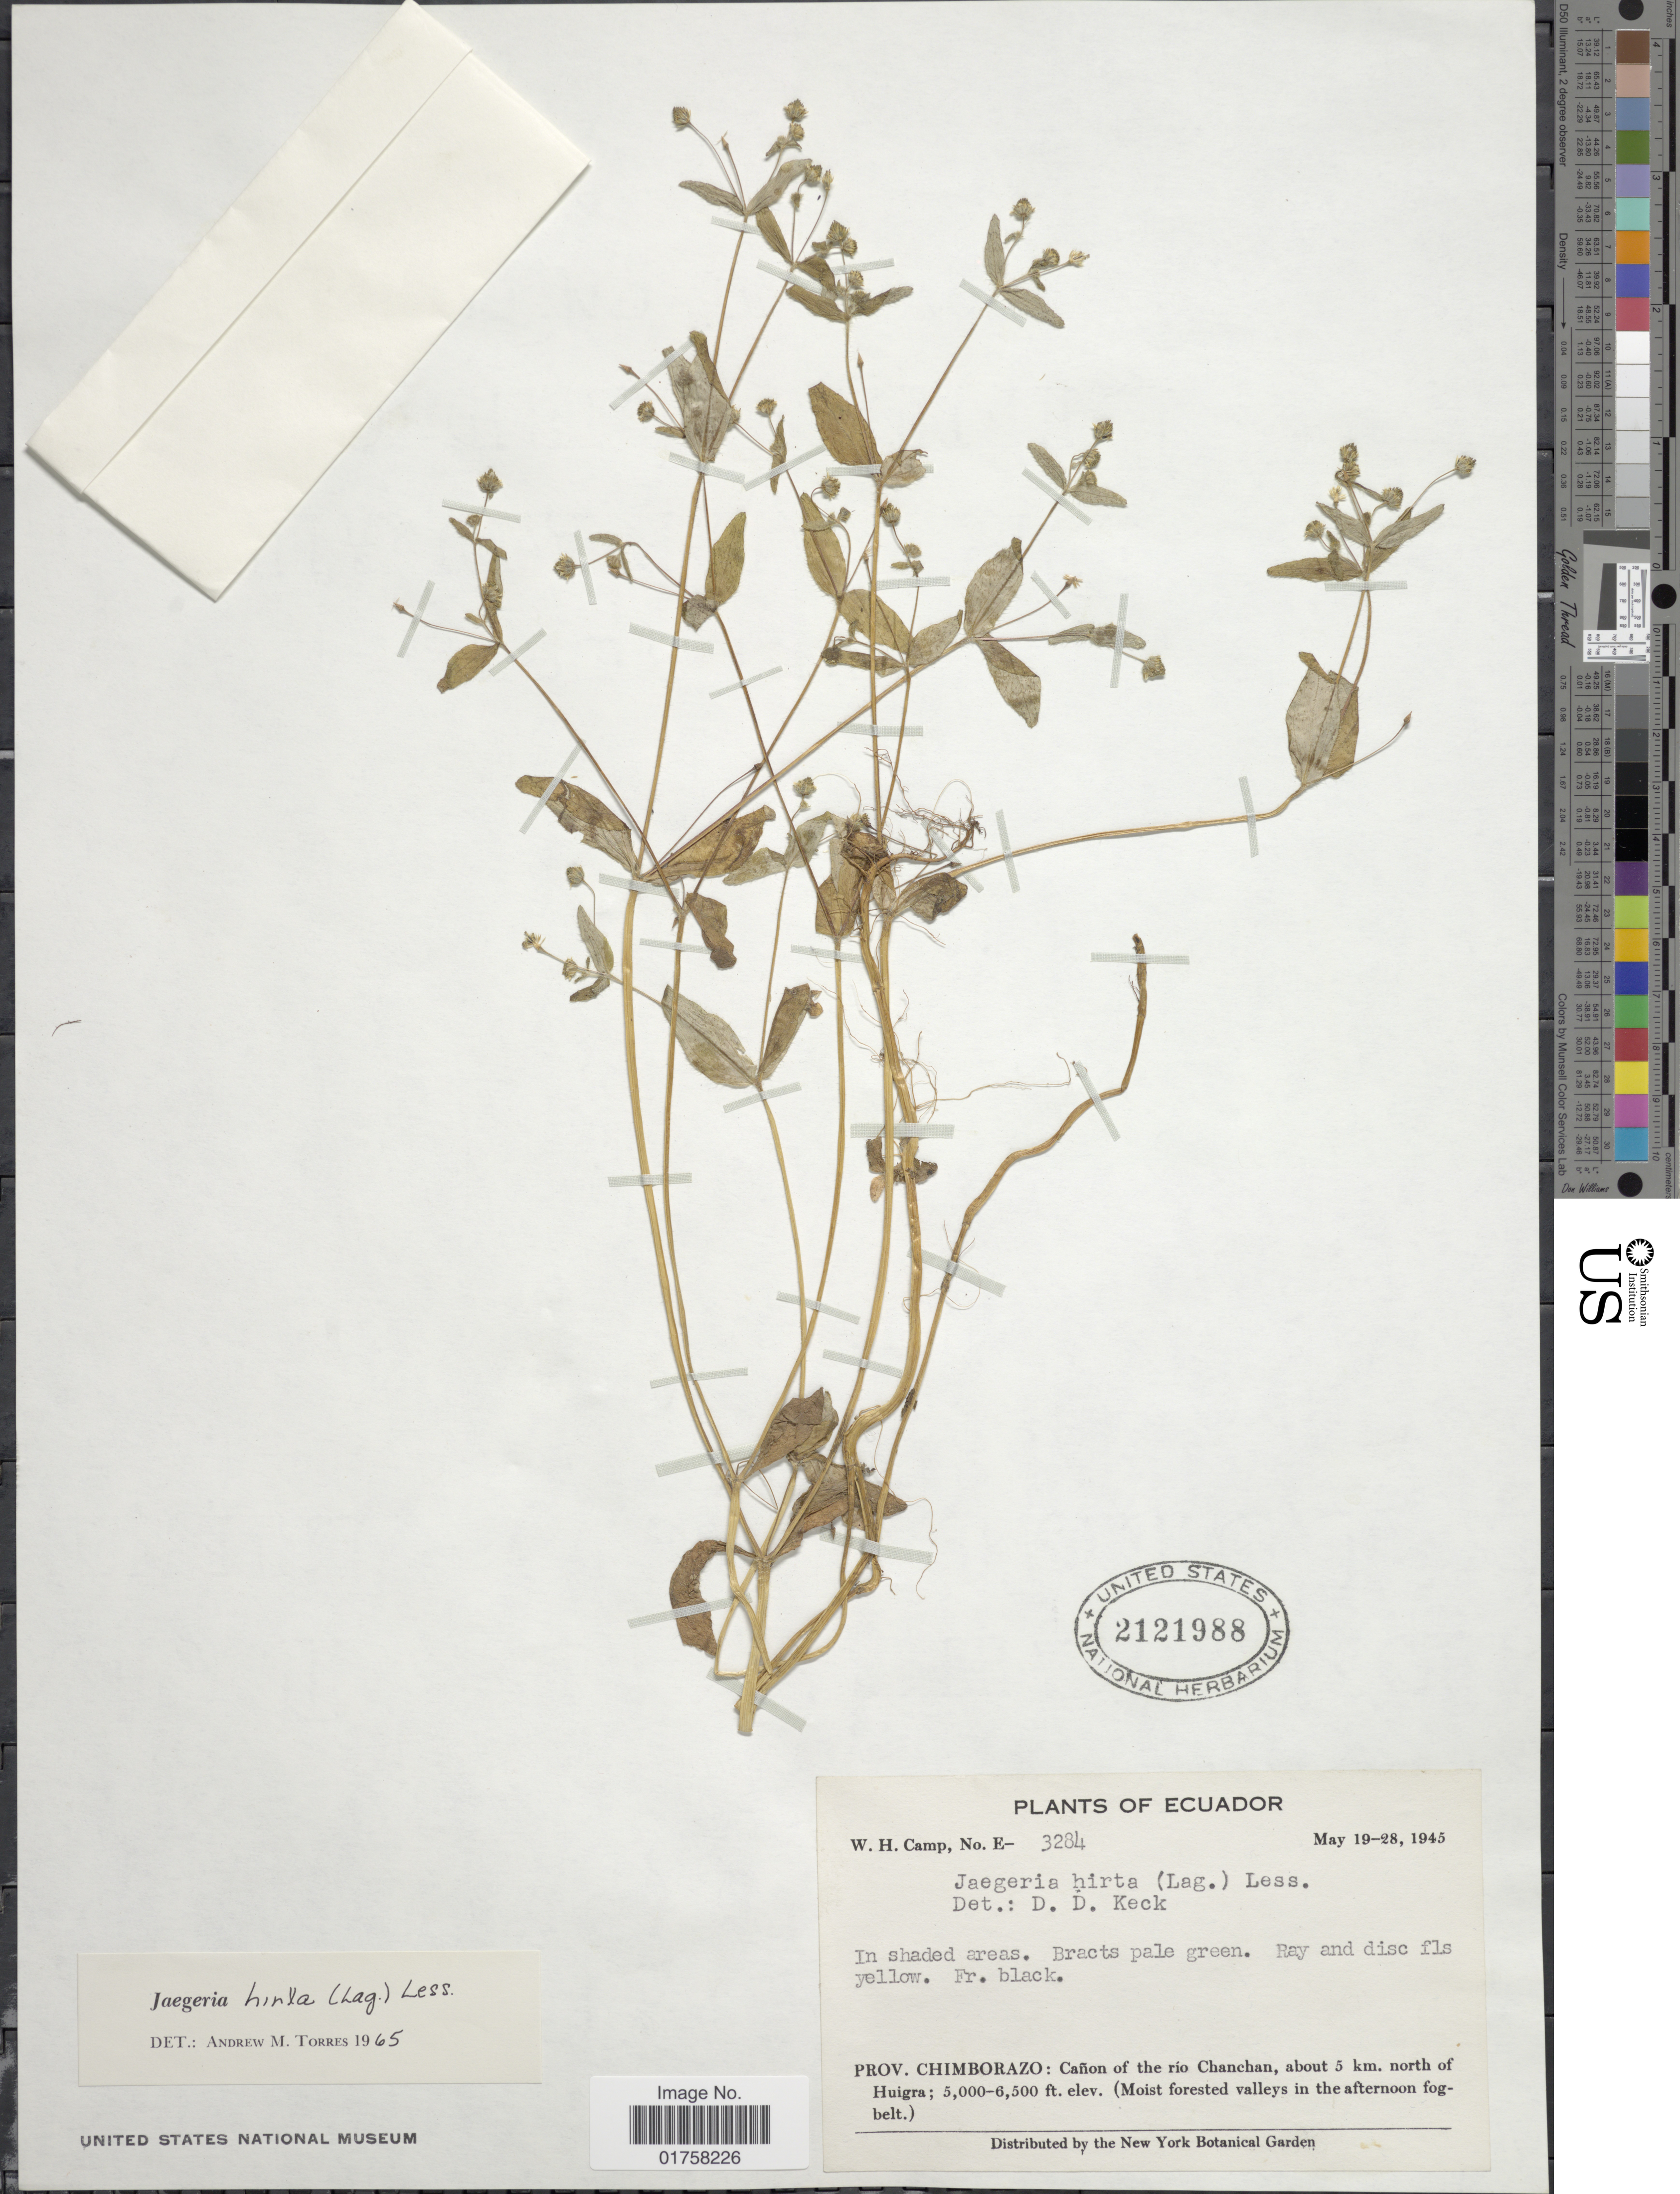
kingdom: Plantae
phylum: Tracheophyta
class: Magnoliopsida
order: Asterales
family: Asteraceae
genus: Jaegeria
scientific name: Jaegeria hirta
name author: (Lag.) Less.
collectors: W. H. Camp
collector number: E-3284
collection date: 1945-05-19/1945-05-28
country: Ecuador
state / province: Chimborazo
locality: Cañon of the río Chanchan, about 5 km. north of Huigra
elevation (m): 1524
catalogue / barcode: US 2121988